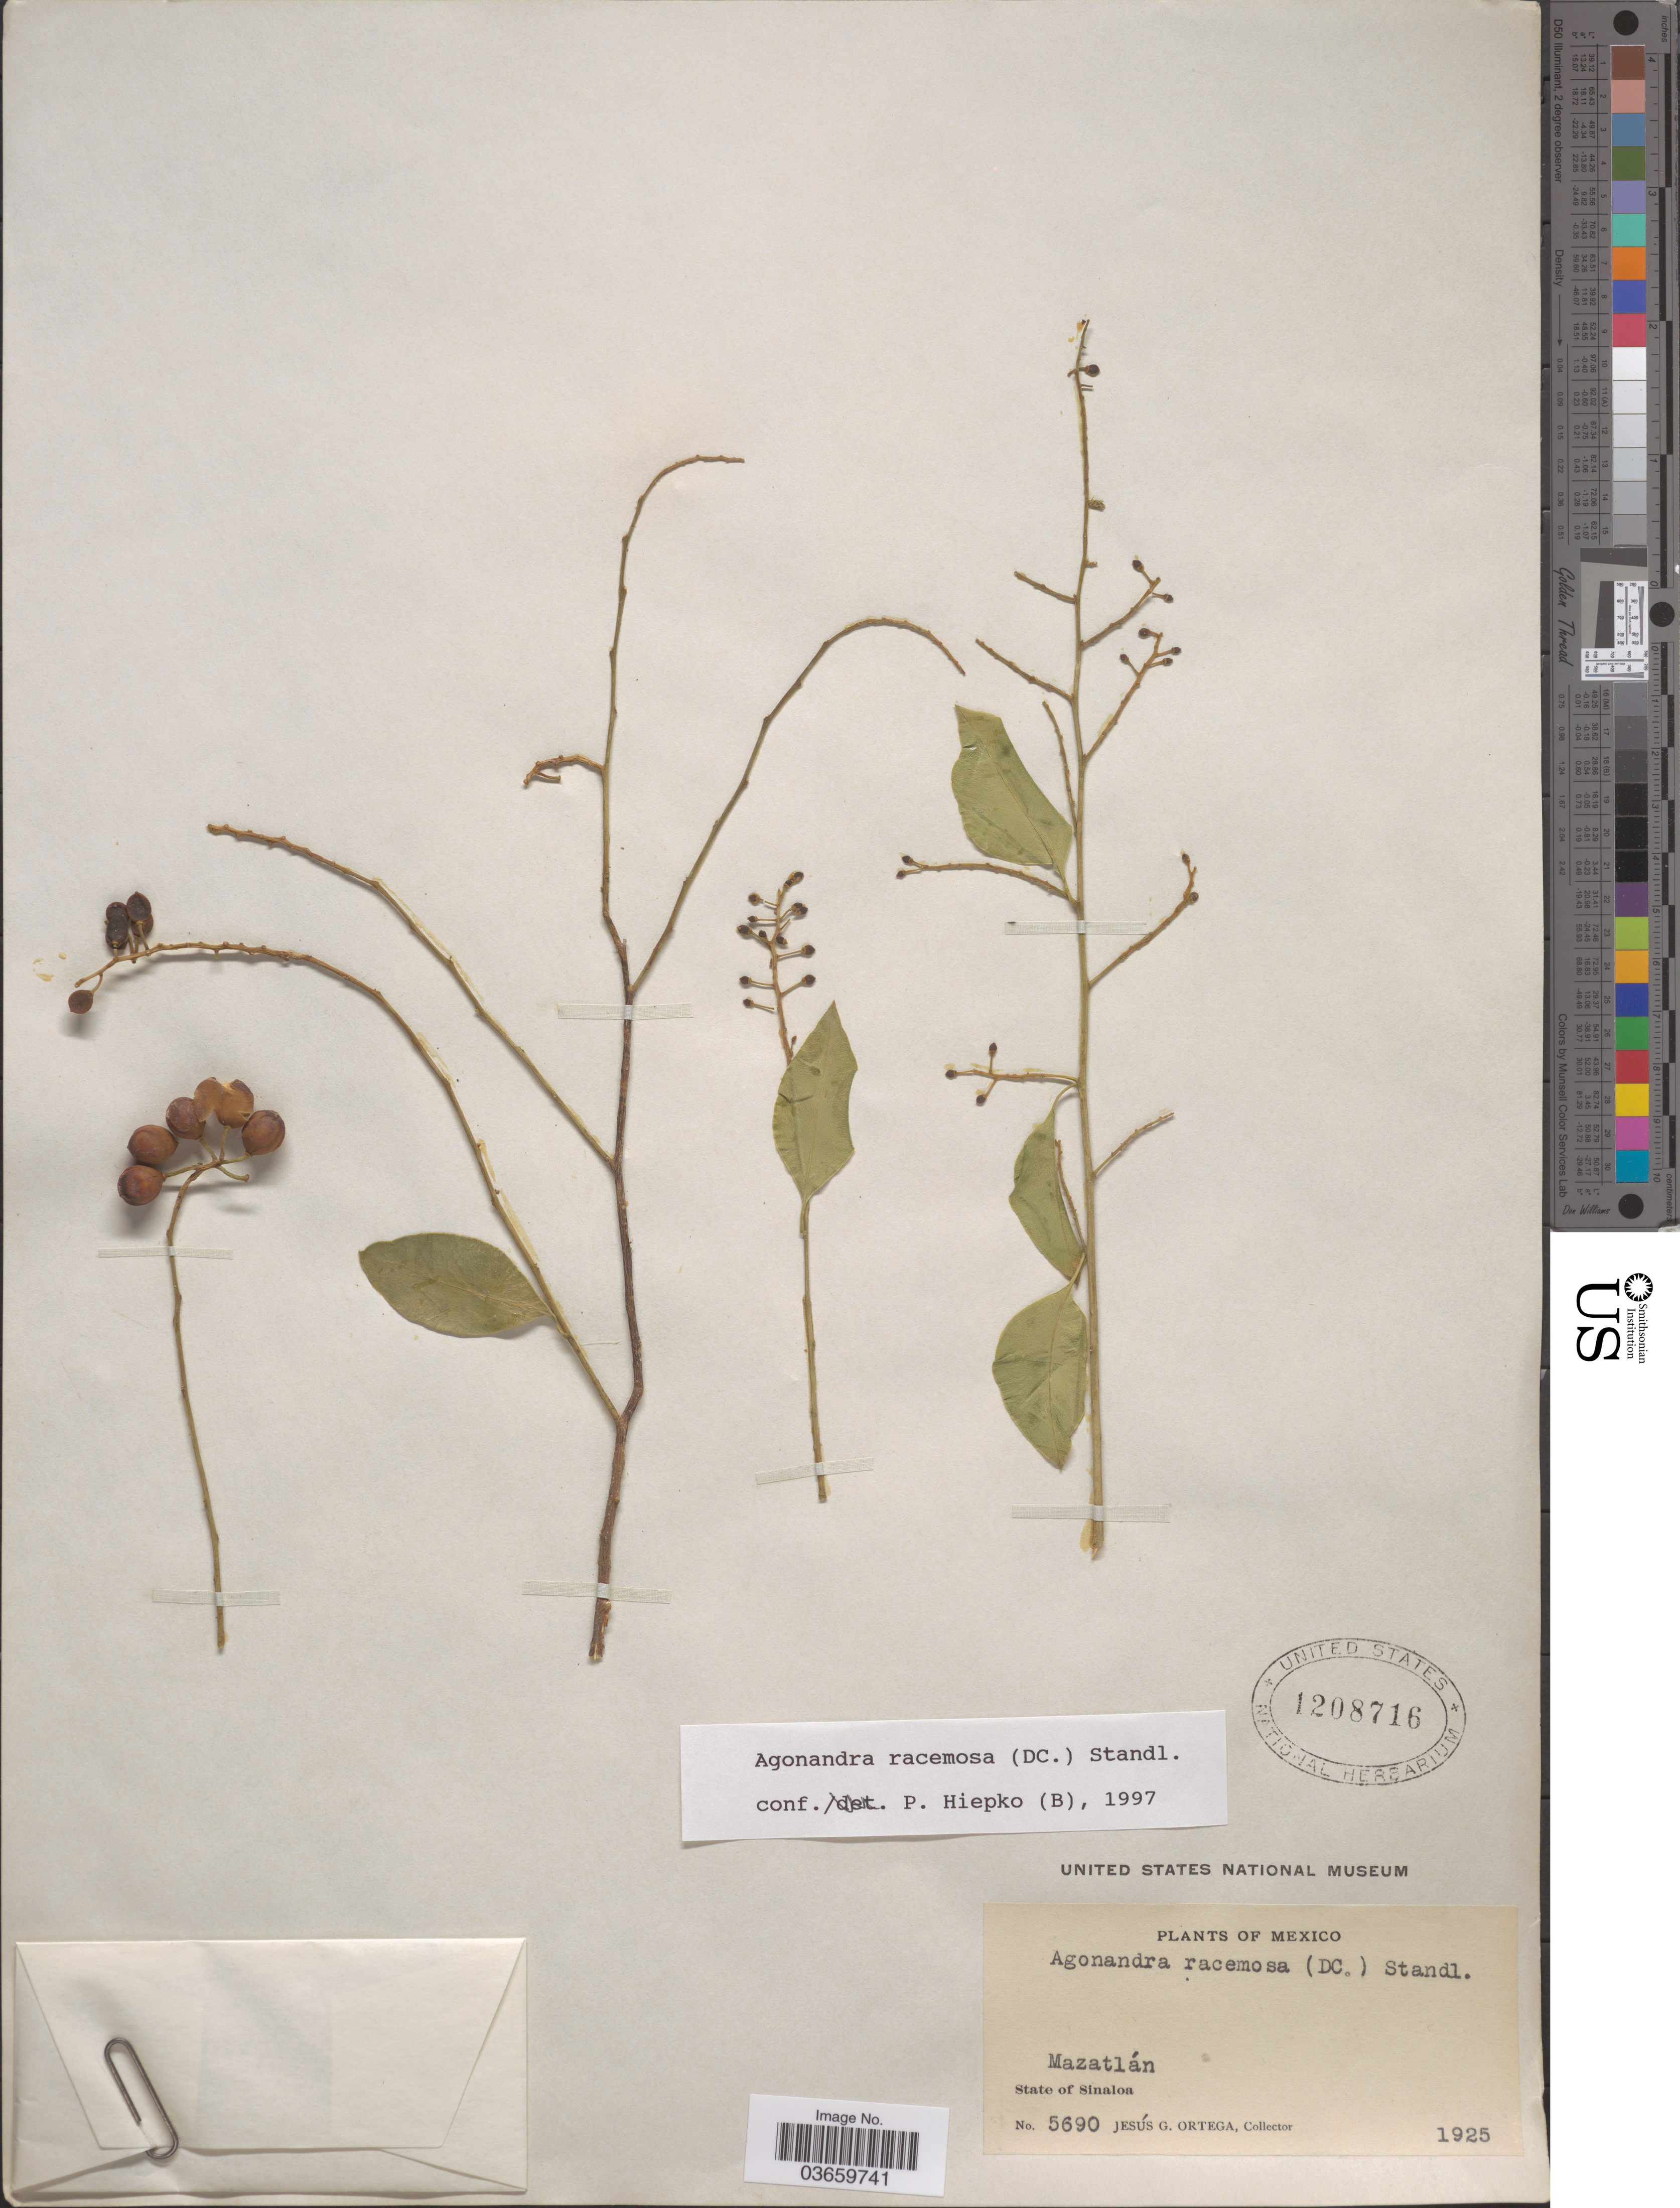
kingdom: Plantae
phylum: Tracheophyta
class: Magnoliopsida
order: Santalales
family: Opiliaceae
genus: Agonandra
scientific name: Agonandra racemosa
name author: (DC.) Standl.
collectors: J. Ortega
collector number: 5690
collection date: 1925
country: Mexico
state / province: Sinaloa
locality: Mazatlán.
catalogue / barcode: US 1208716